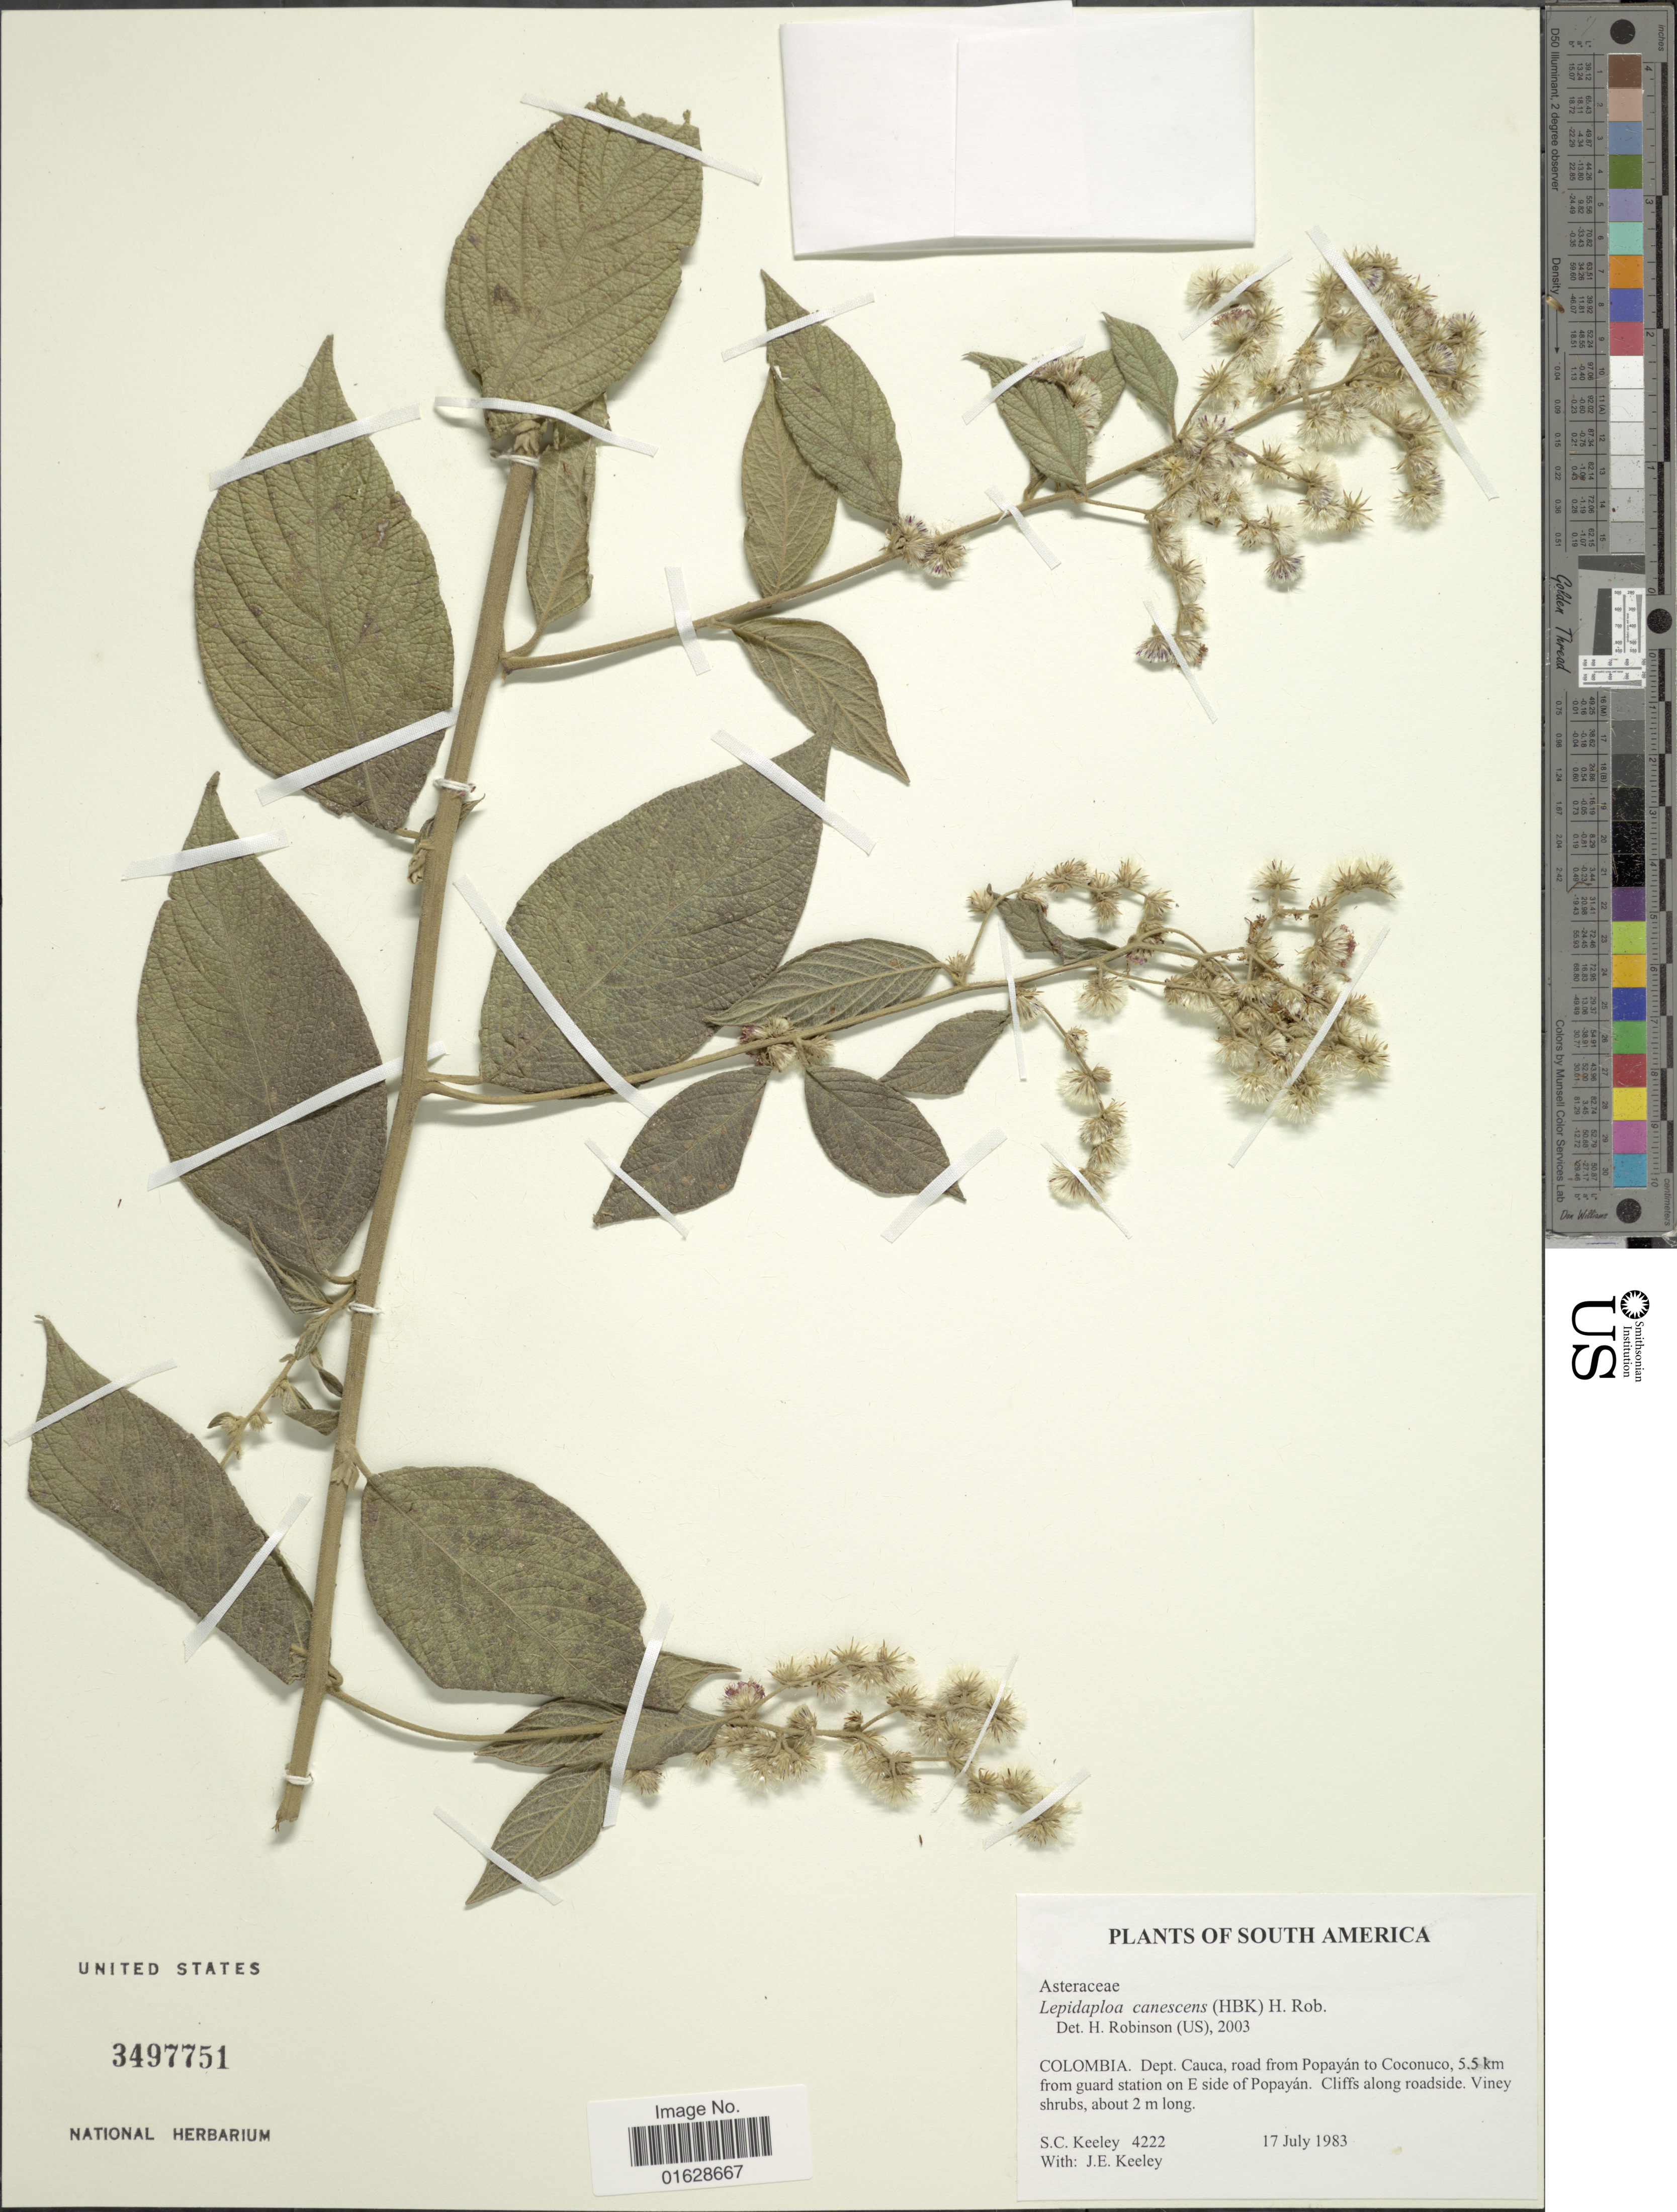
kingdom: Plantae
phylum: Tracheophyta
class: Magnoliopsida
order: Asterales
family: Asteraceae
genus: Lepidaploa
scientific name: Lepidaploa canescens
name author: (Kunth) H. Rob.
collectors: S. C. Keeley & J. E. Keeley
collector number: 4222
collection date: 1983-07-17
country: Colombia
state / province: Cauca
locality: Colombia. Dept. Cauca, road from Popayan to Coconuco. 5.5 km from guard station on E side of Popayan. Cliffs along roadside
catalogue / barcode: US 3497751